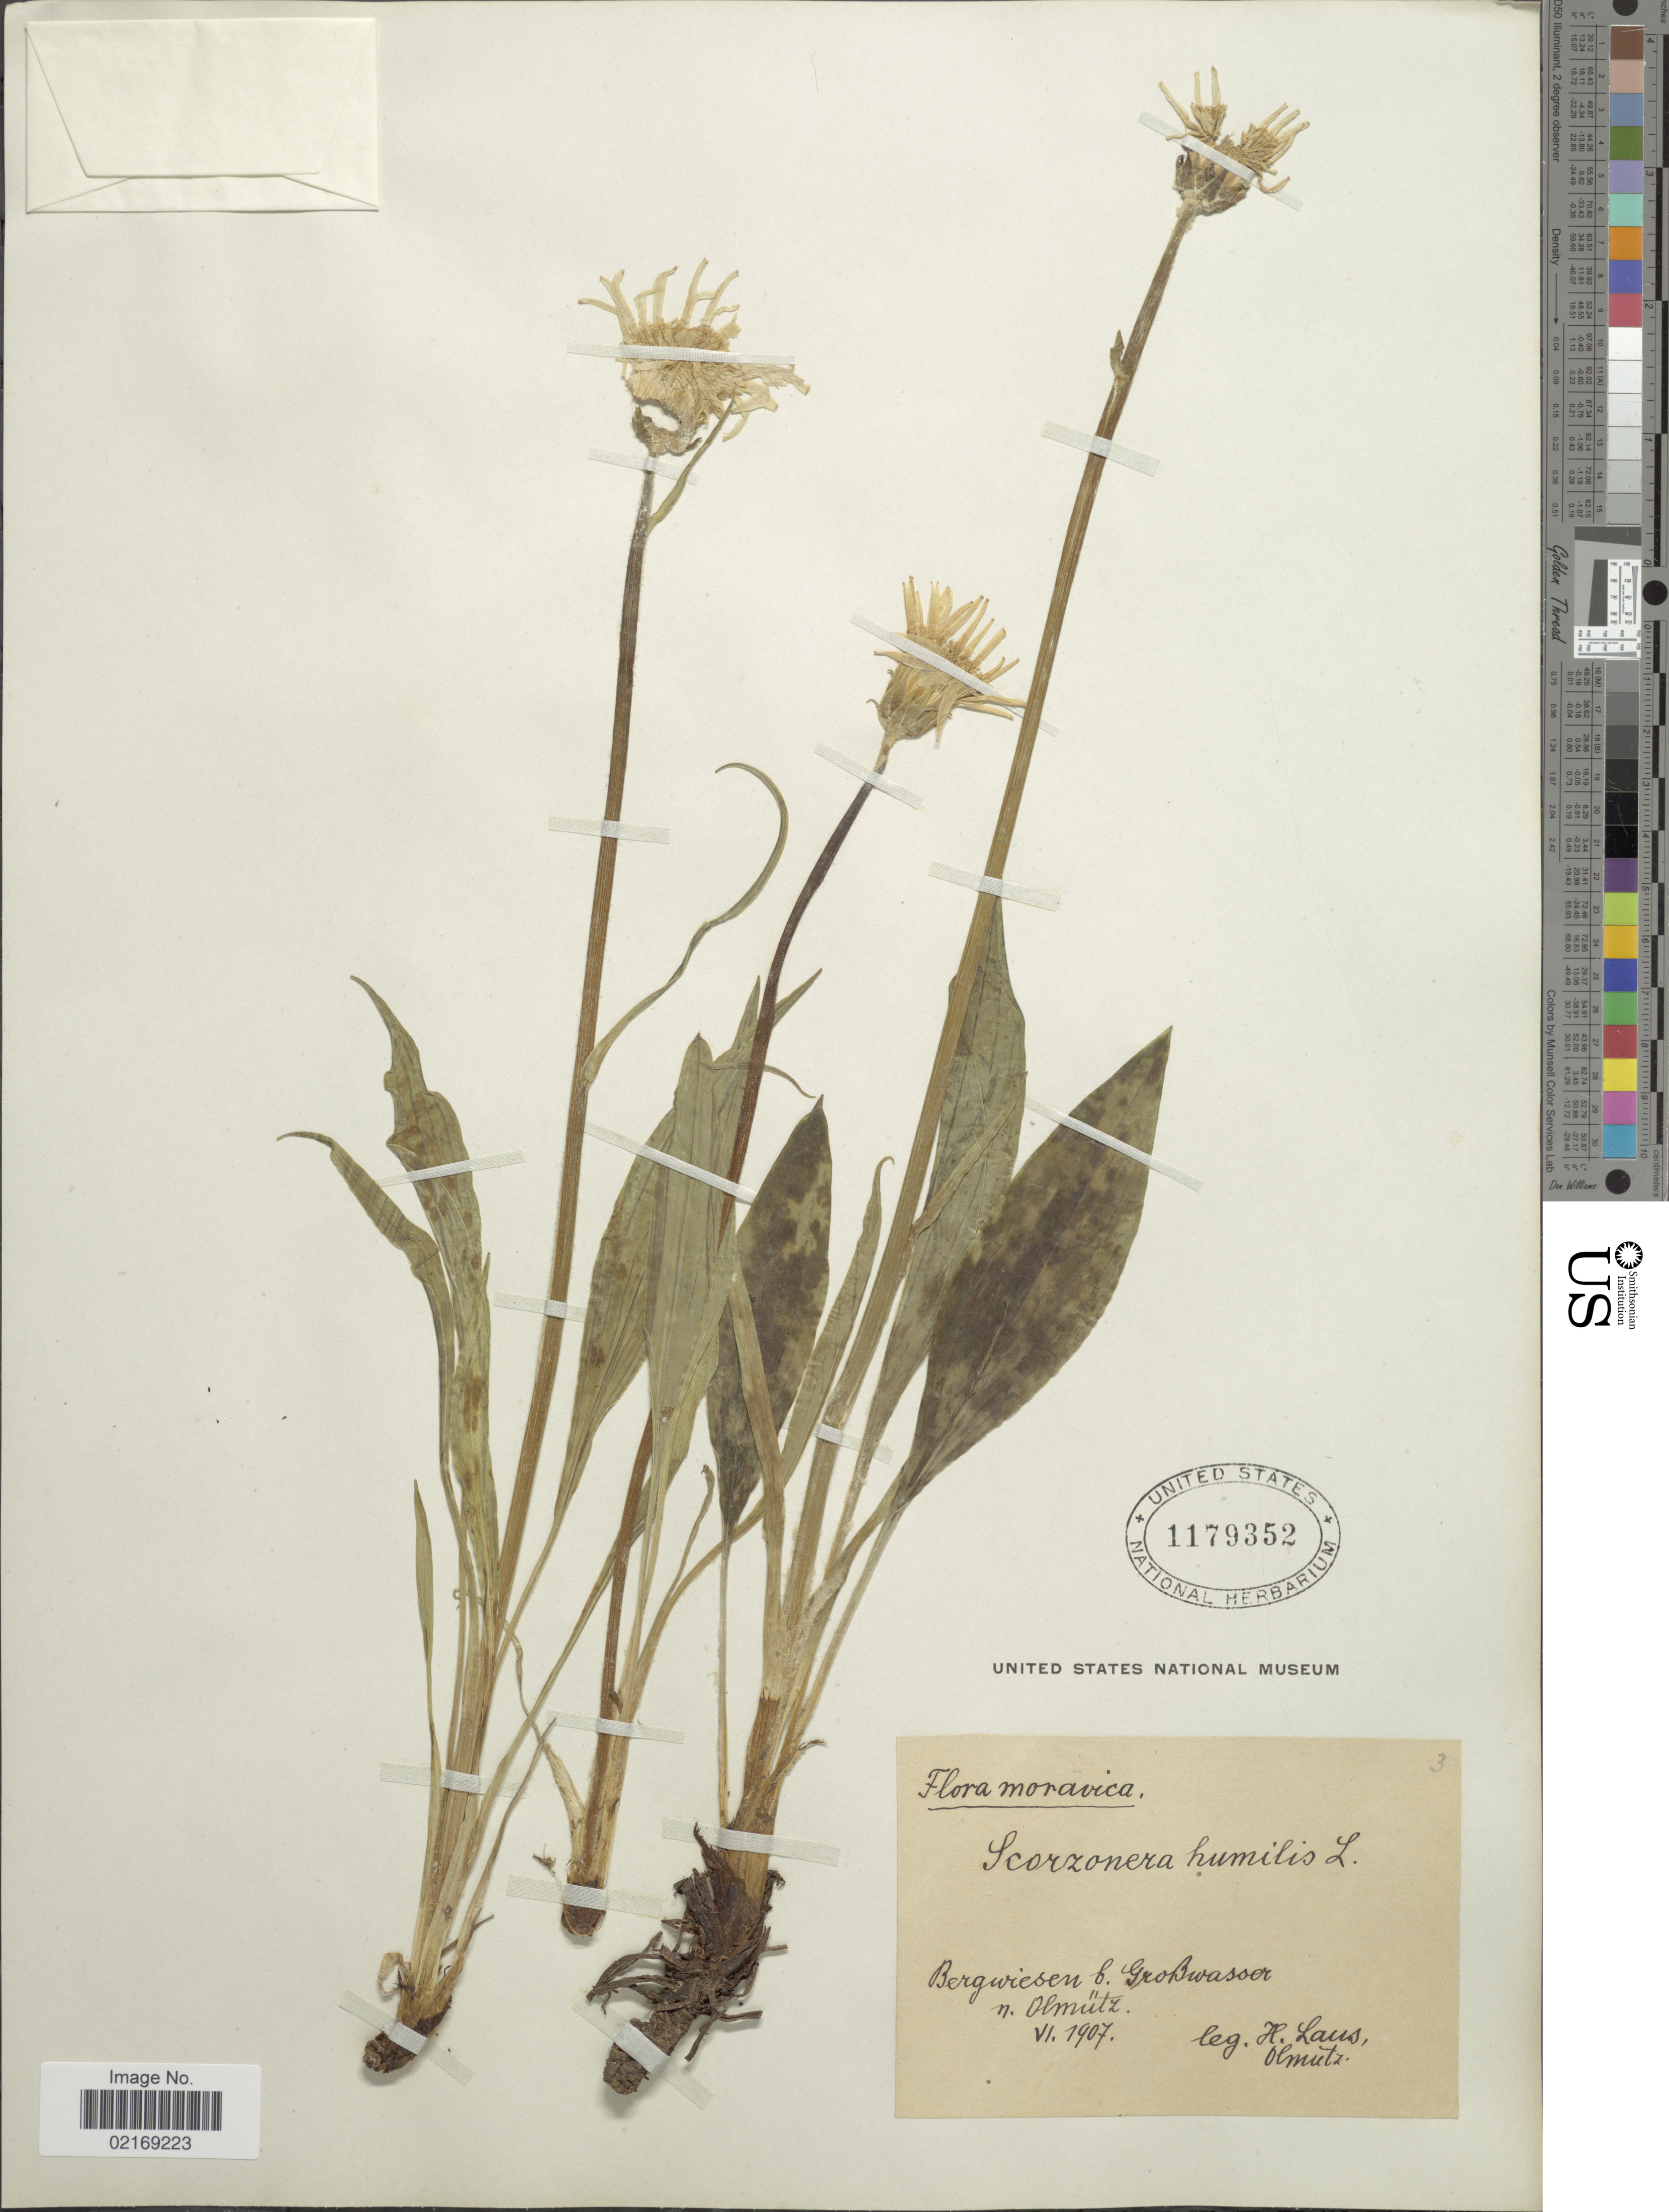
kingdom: Plantae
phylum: Tracheophyta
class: Magnoliopsida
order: Asterales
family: Asteraceae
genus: Scorzonera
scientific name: Scorzonera humilis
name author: L.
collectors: H. Laus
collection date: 1907-06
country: Czechia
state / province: Olomouc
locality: Bergwiesen b. GroBwasser n. Olmutz. [interpreted]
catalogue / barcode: US 1179352